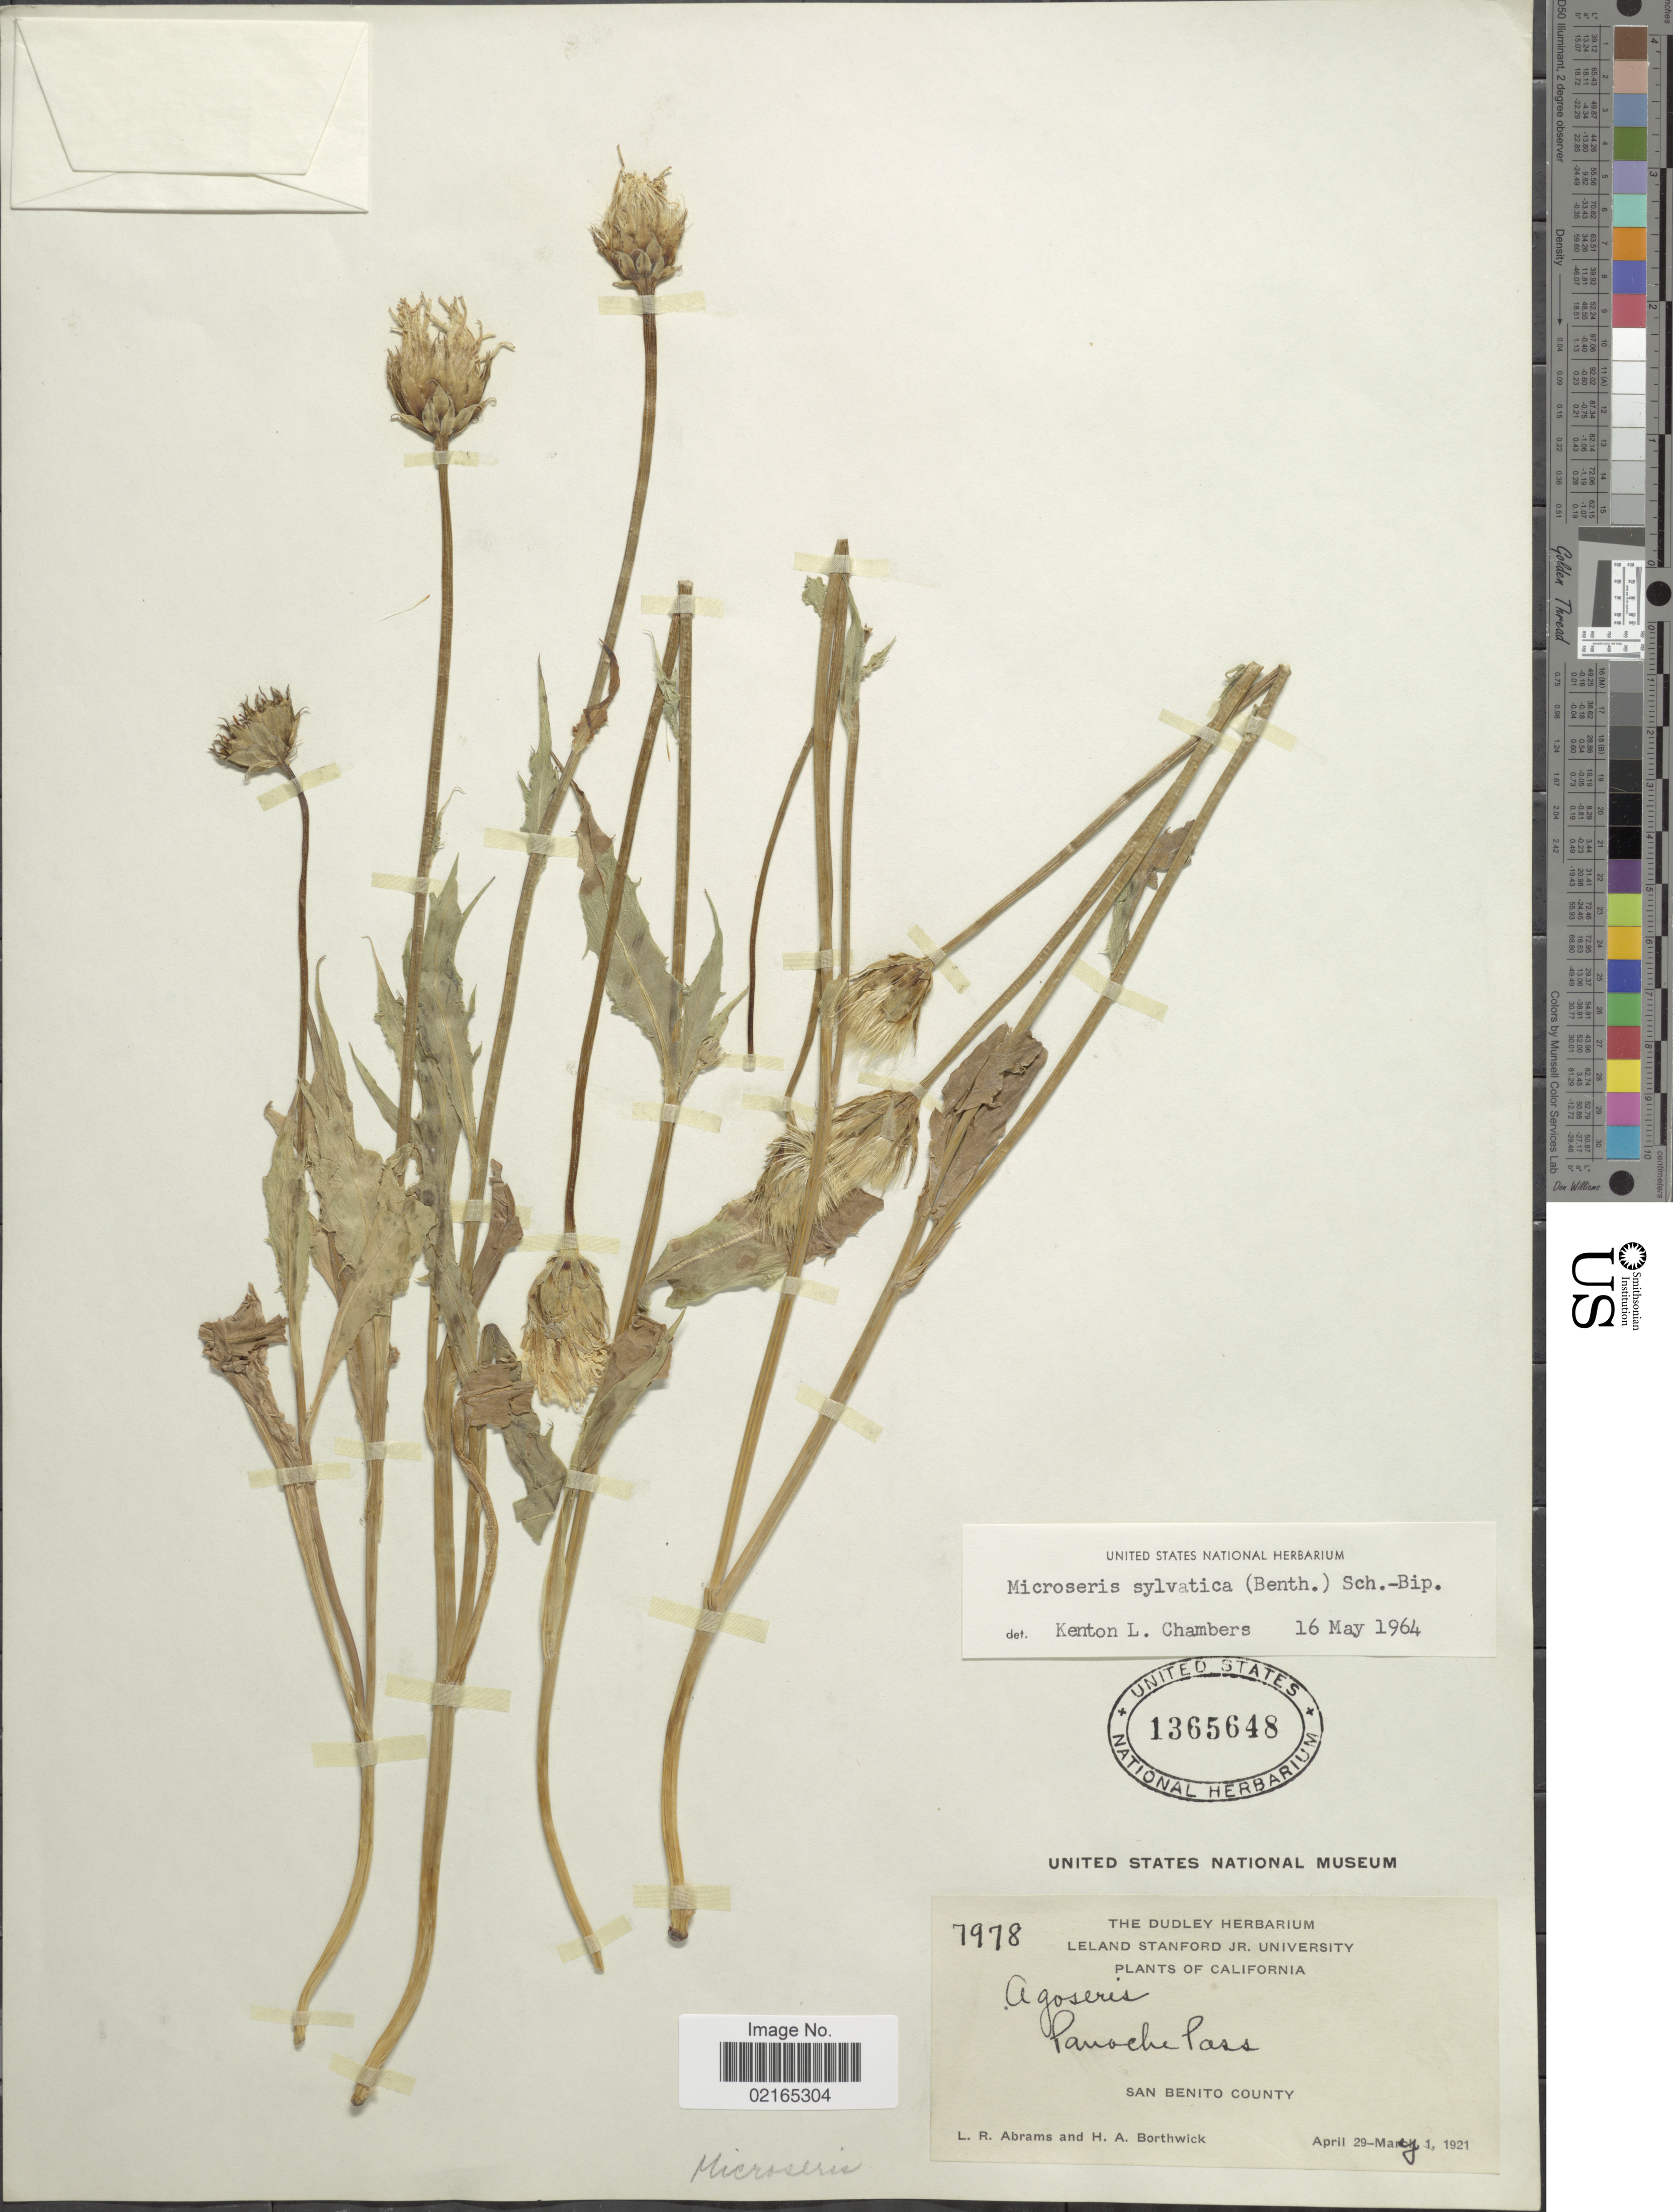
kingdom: Plantae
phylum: Tracheophyta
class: Magnoliopsida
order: Asterales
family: Asteraceae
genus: Microseris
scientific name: Microseris sylvatica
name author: (Benth.) Sch. Bip.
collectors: L. Abrams & H. Borthwick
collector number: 7978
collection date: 1921-04-29/1921-05-01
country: United States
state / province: California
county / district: San Benito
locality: Panoche Pass, San Benito County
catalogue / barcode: US 1365648